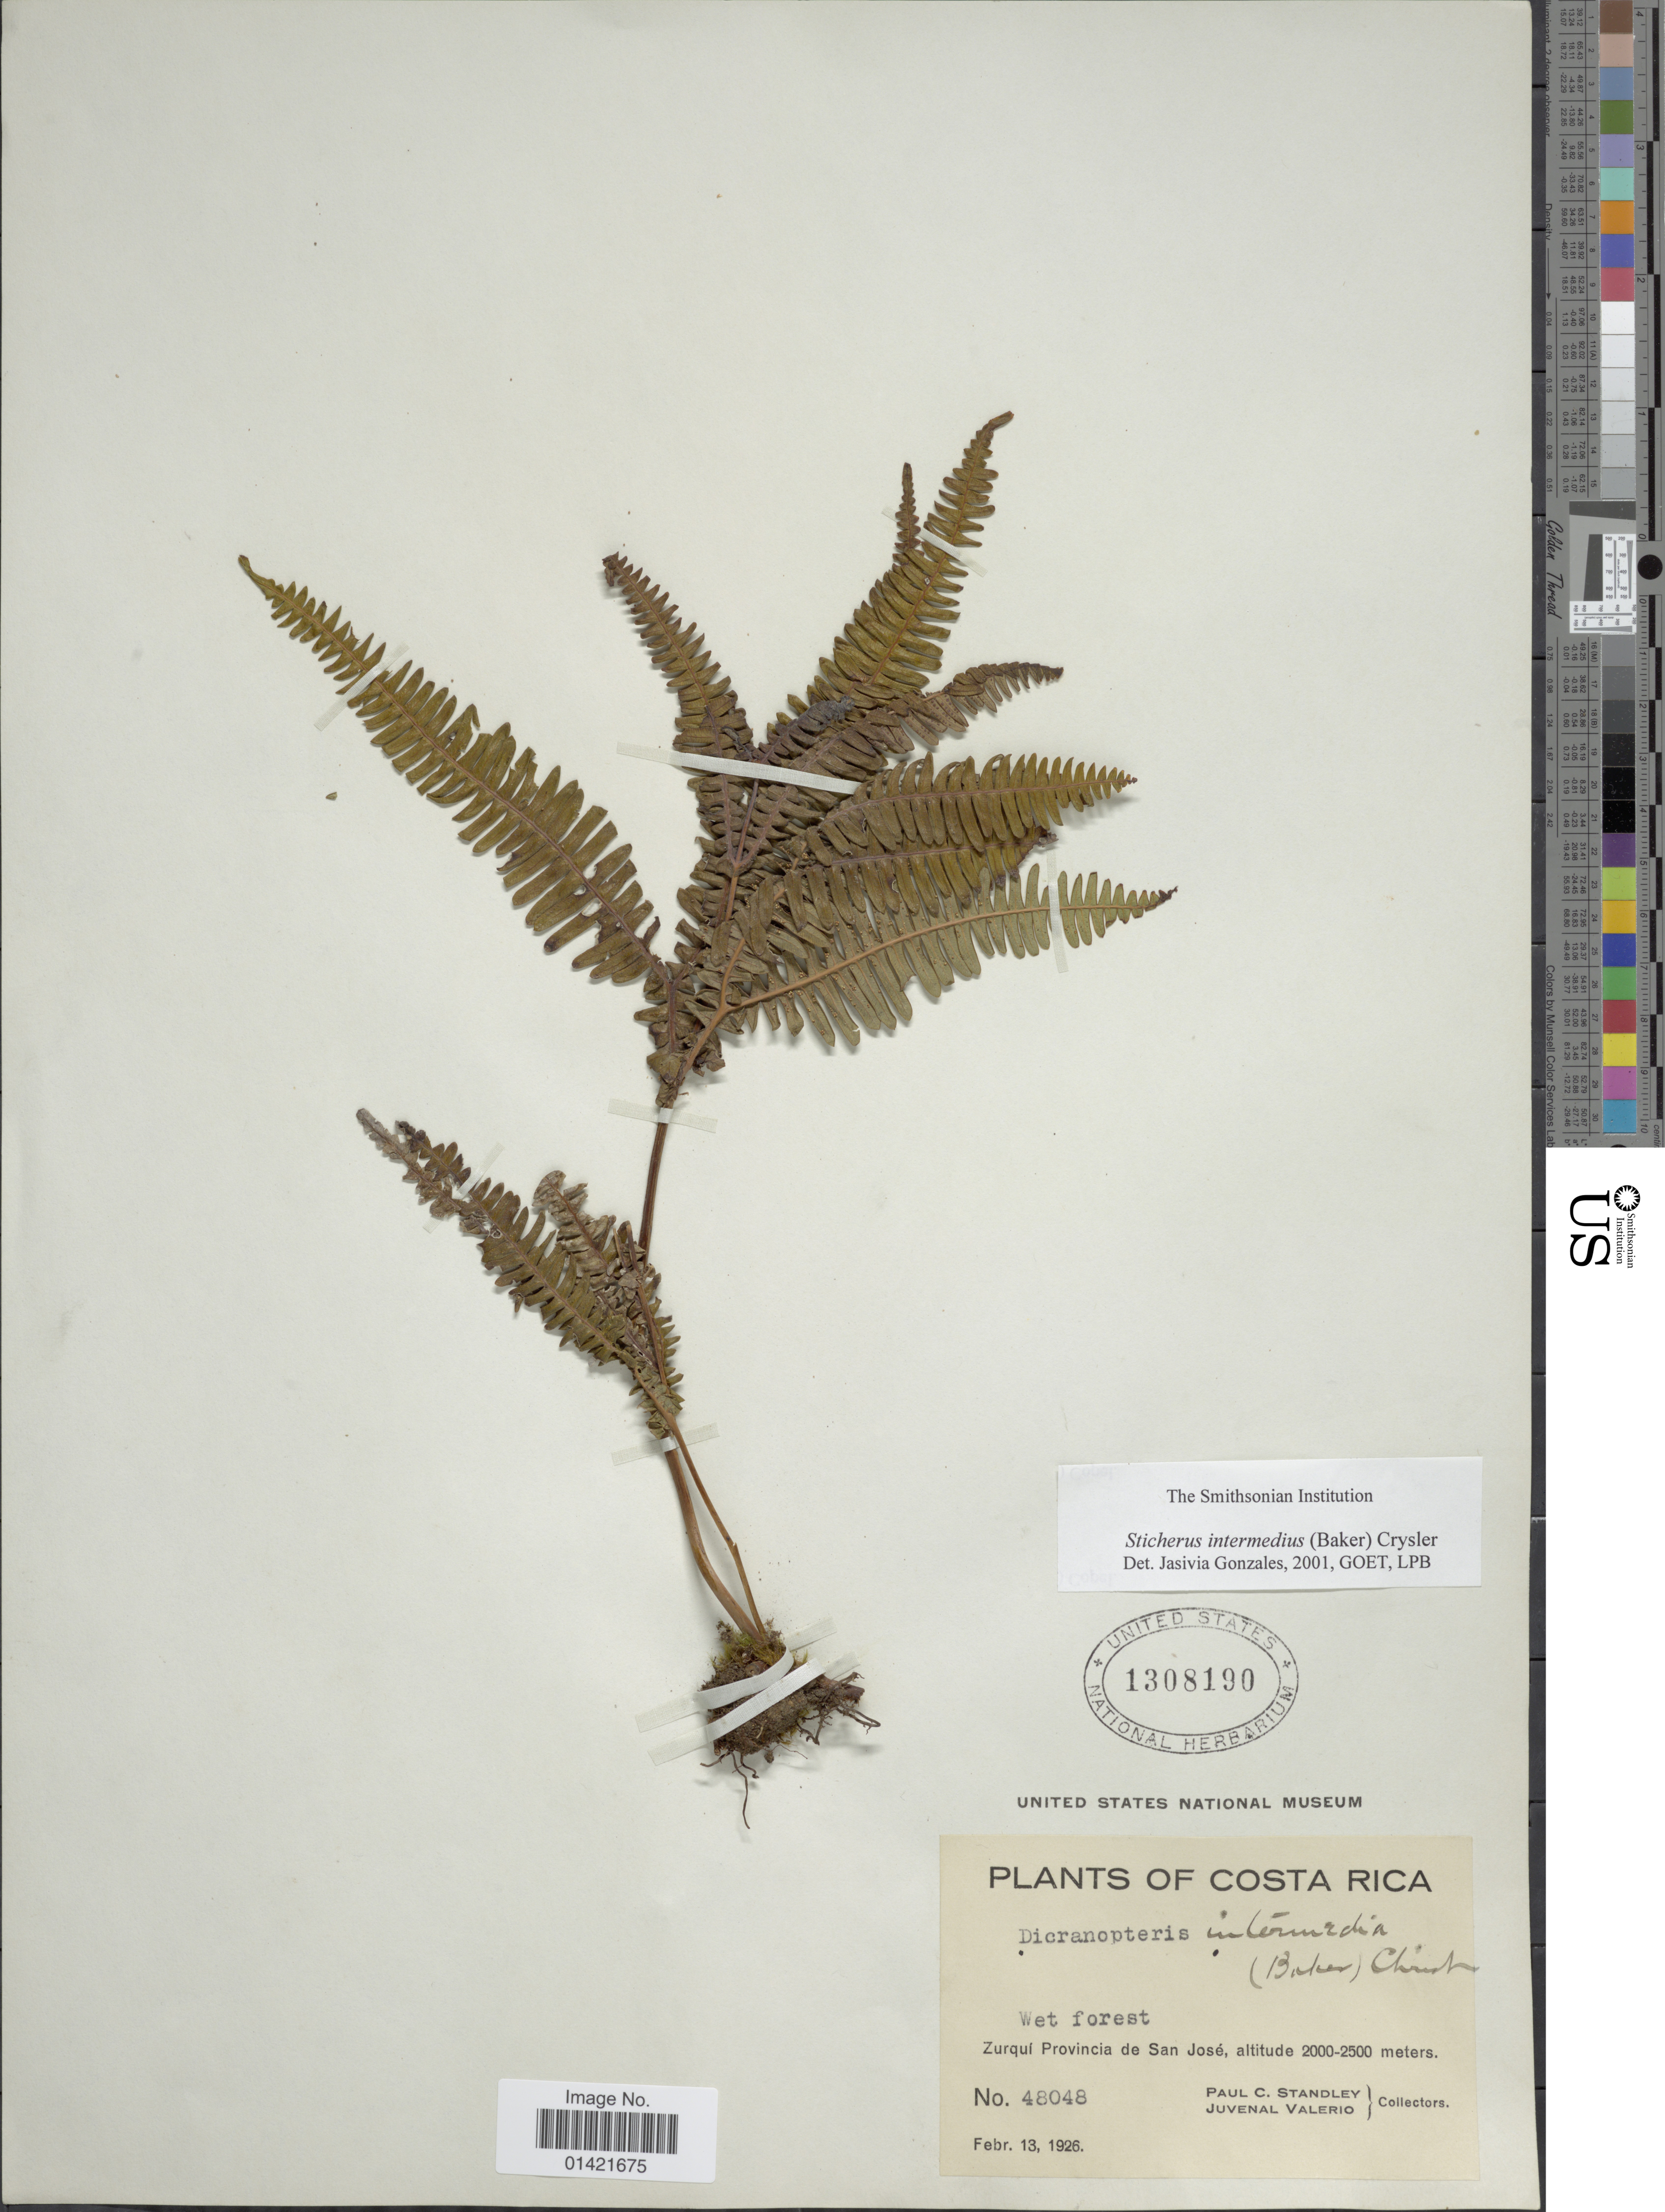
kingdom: Plantae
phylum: Tracheophyta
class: Polypodiopsida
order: Gleicheniales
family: Gleicheniaceae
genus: Sticherus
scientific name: Sticherus intermedius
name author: (Baker) Chrysler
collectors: P. C. Standley & J. Valerio R.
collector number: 48048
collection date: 1926-02-13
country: Costa Rica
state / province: San José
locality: Zurqui Provincia de San Jose.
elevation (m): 2000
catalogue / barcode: US 1308190